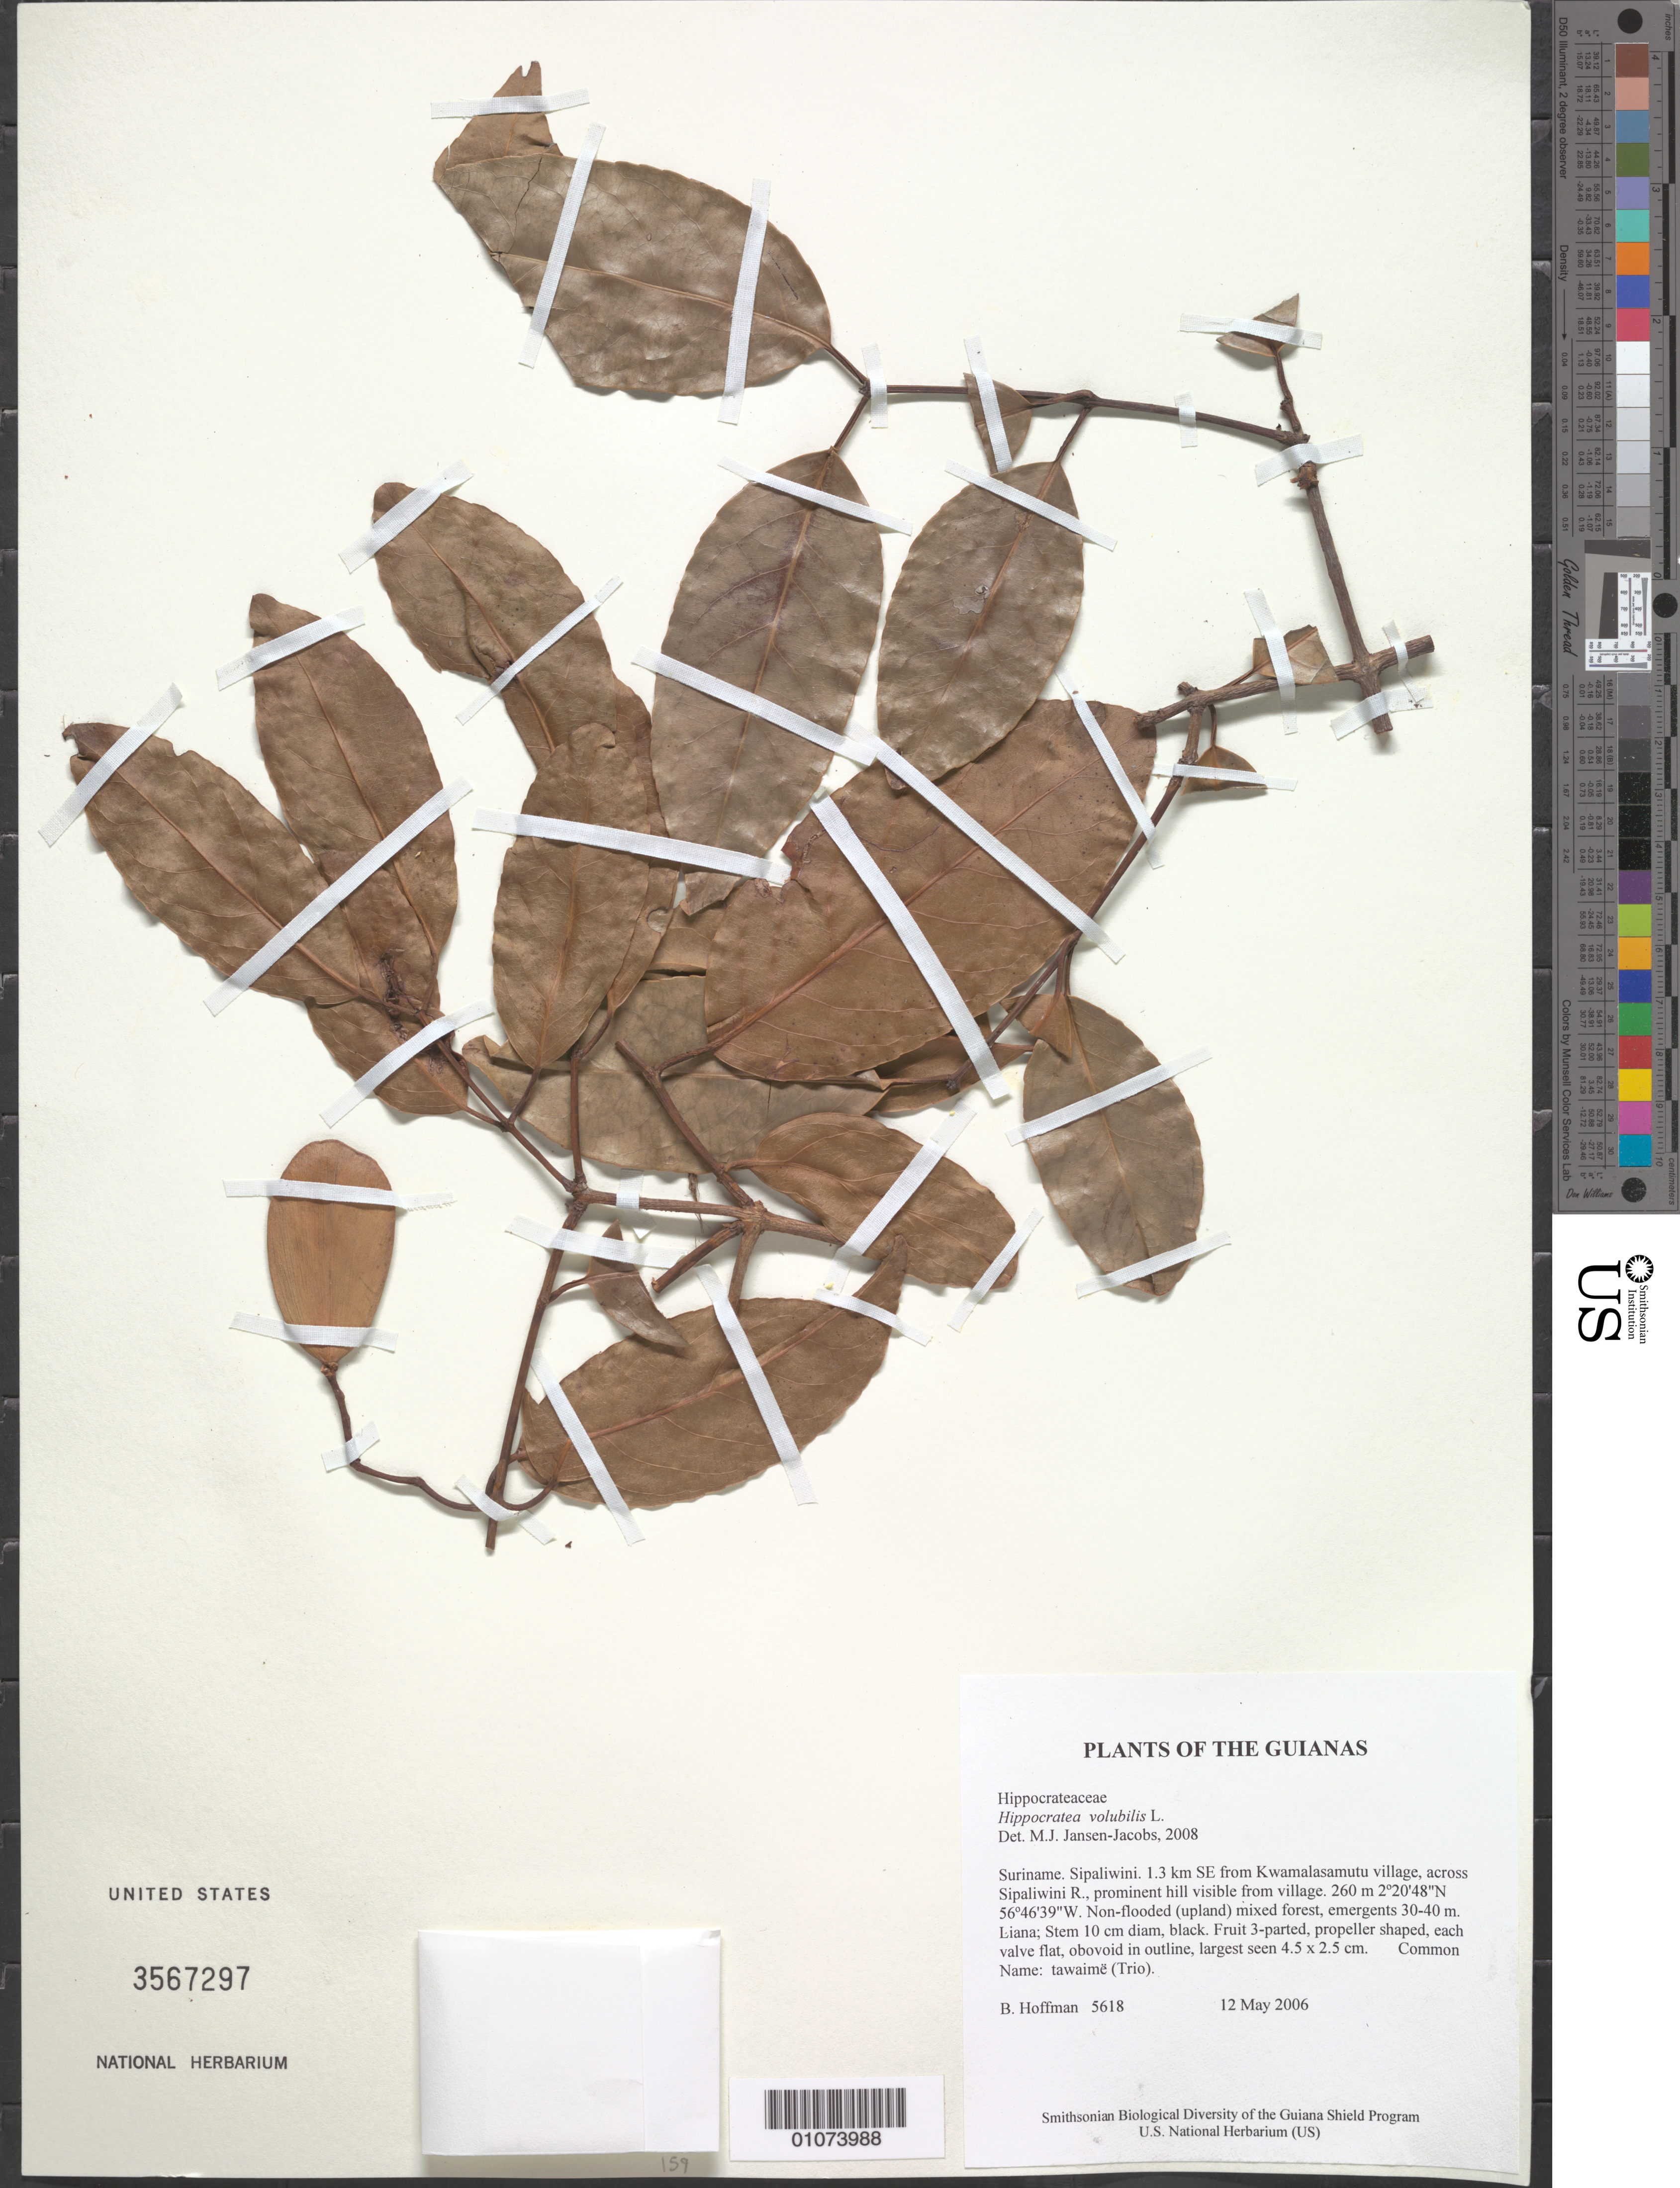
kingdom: Plantae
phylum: Tracheophyta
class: Magnoliopsida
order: Celastrales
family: Celastraceae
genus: Hippocratea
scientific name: Hippocratea volubilis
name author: L.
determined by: Jansen-Jacobs, M. J., (U), Nationaal Herbarium Nederland, Utrecht University branch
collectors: B. Hoffman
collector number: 5618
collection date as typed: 12 May 2006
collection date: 2006-05-12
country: Suriname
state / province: Sipaliwini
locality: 1.3 km SE from Kwamalasamutu village, across Sipaliwini R., prominent hill visible from village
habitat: Non-flooded (upland) mixed forest, emergents 30-40 m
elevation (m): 260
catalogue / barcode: US 3567297